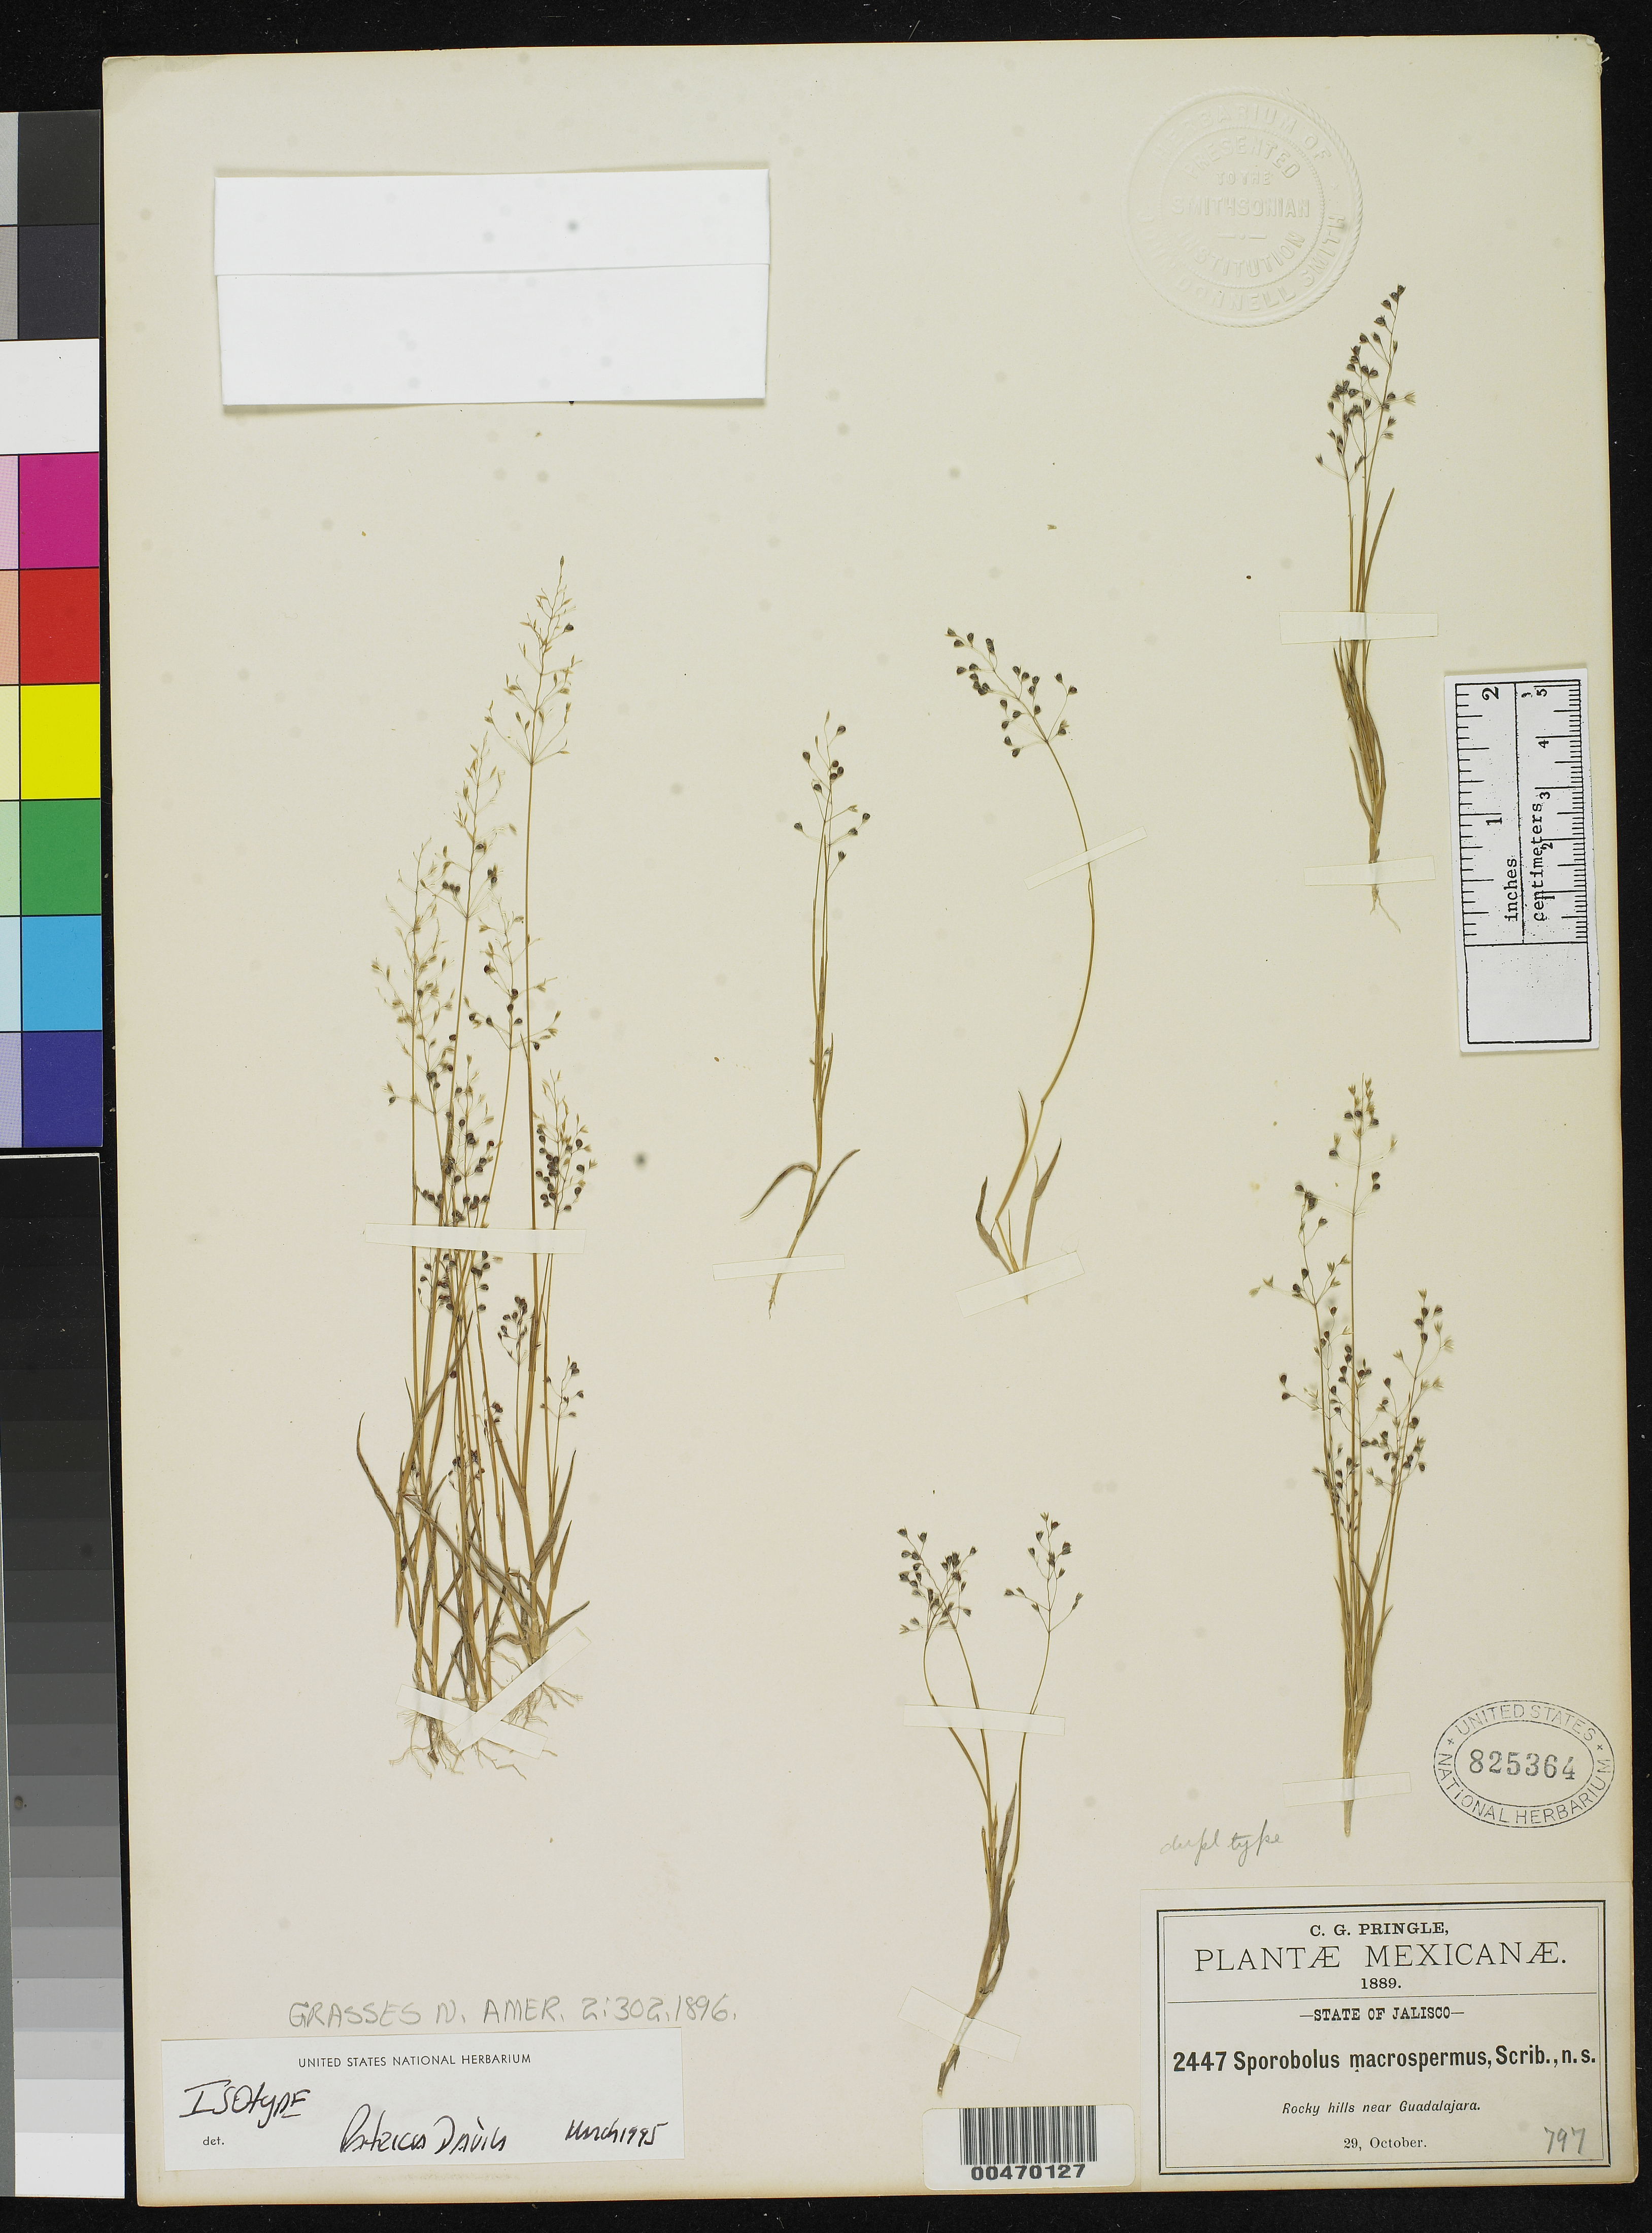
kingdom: Plantae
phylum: Tracheophyta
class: Liliopsida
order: Poales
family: Poaceae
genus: Sporobolus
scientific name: Sporobolus macrospermus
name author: Scribn. ex W.J. Beal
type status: Isotype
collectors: C. G. Pringle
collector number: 2447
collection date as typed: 29 Oct 1889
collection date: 1889-10-29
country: Mexico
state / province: Jalisco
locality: Rocky hills near Guadalajara.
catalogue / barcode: US 825364